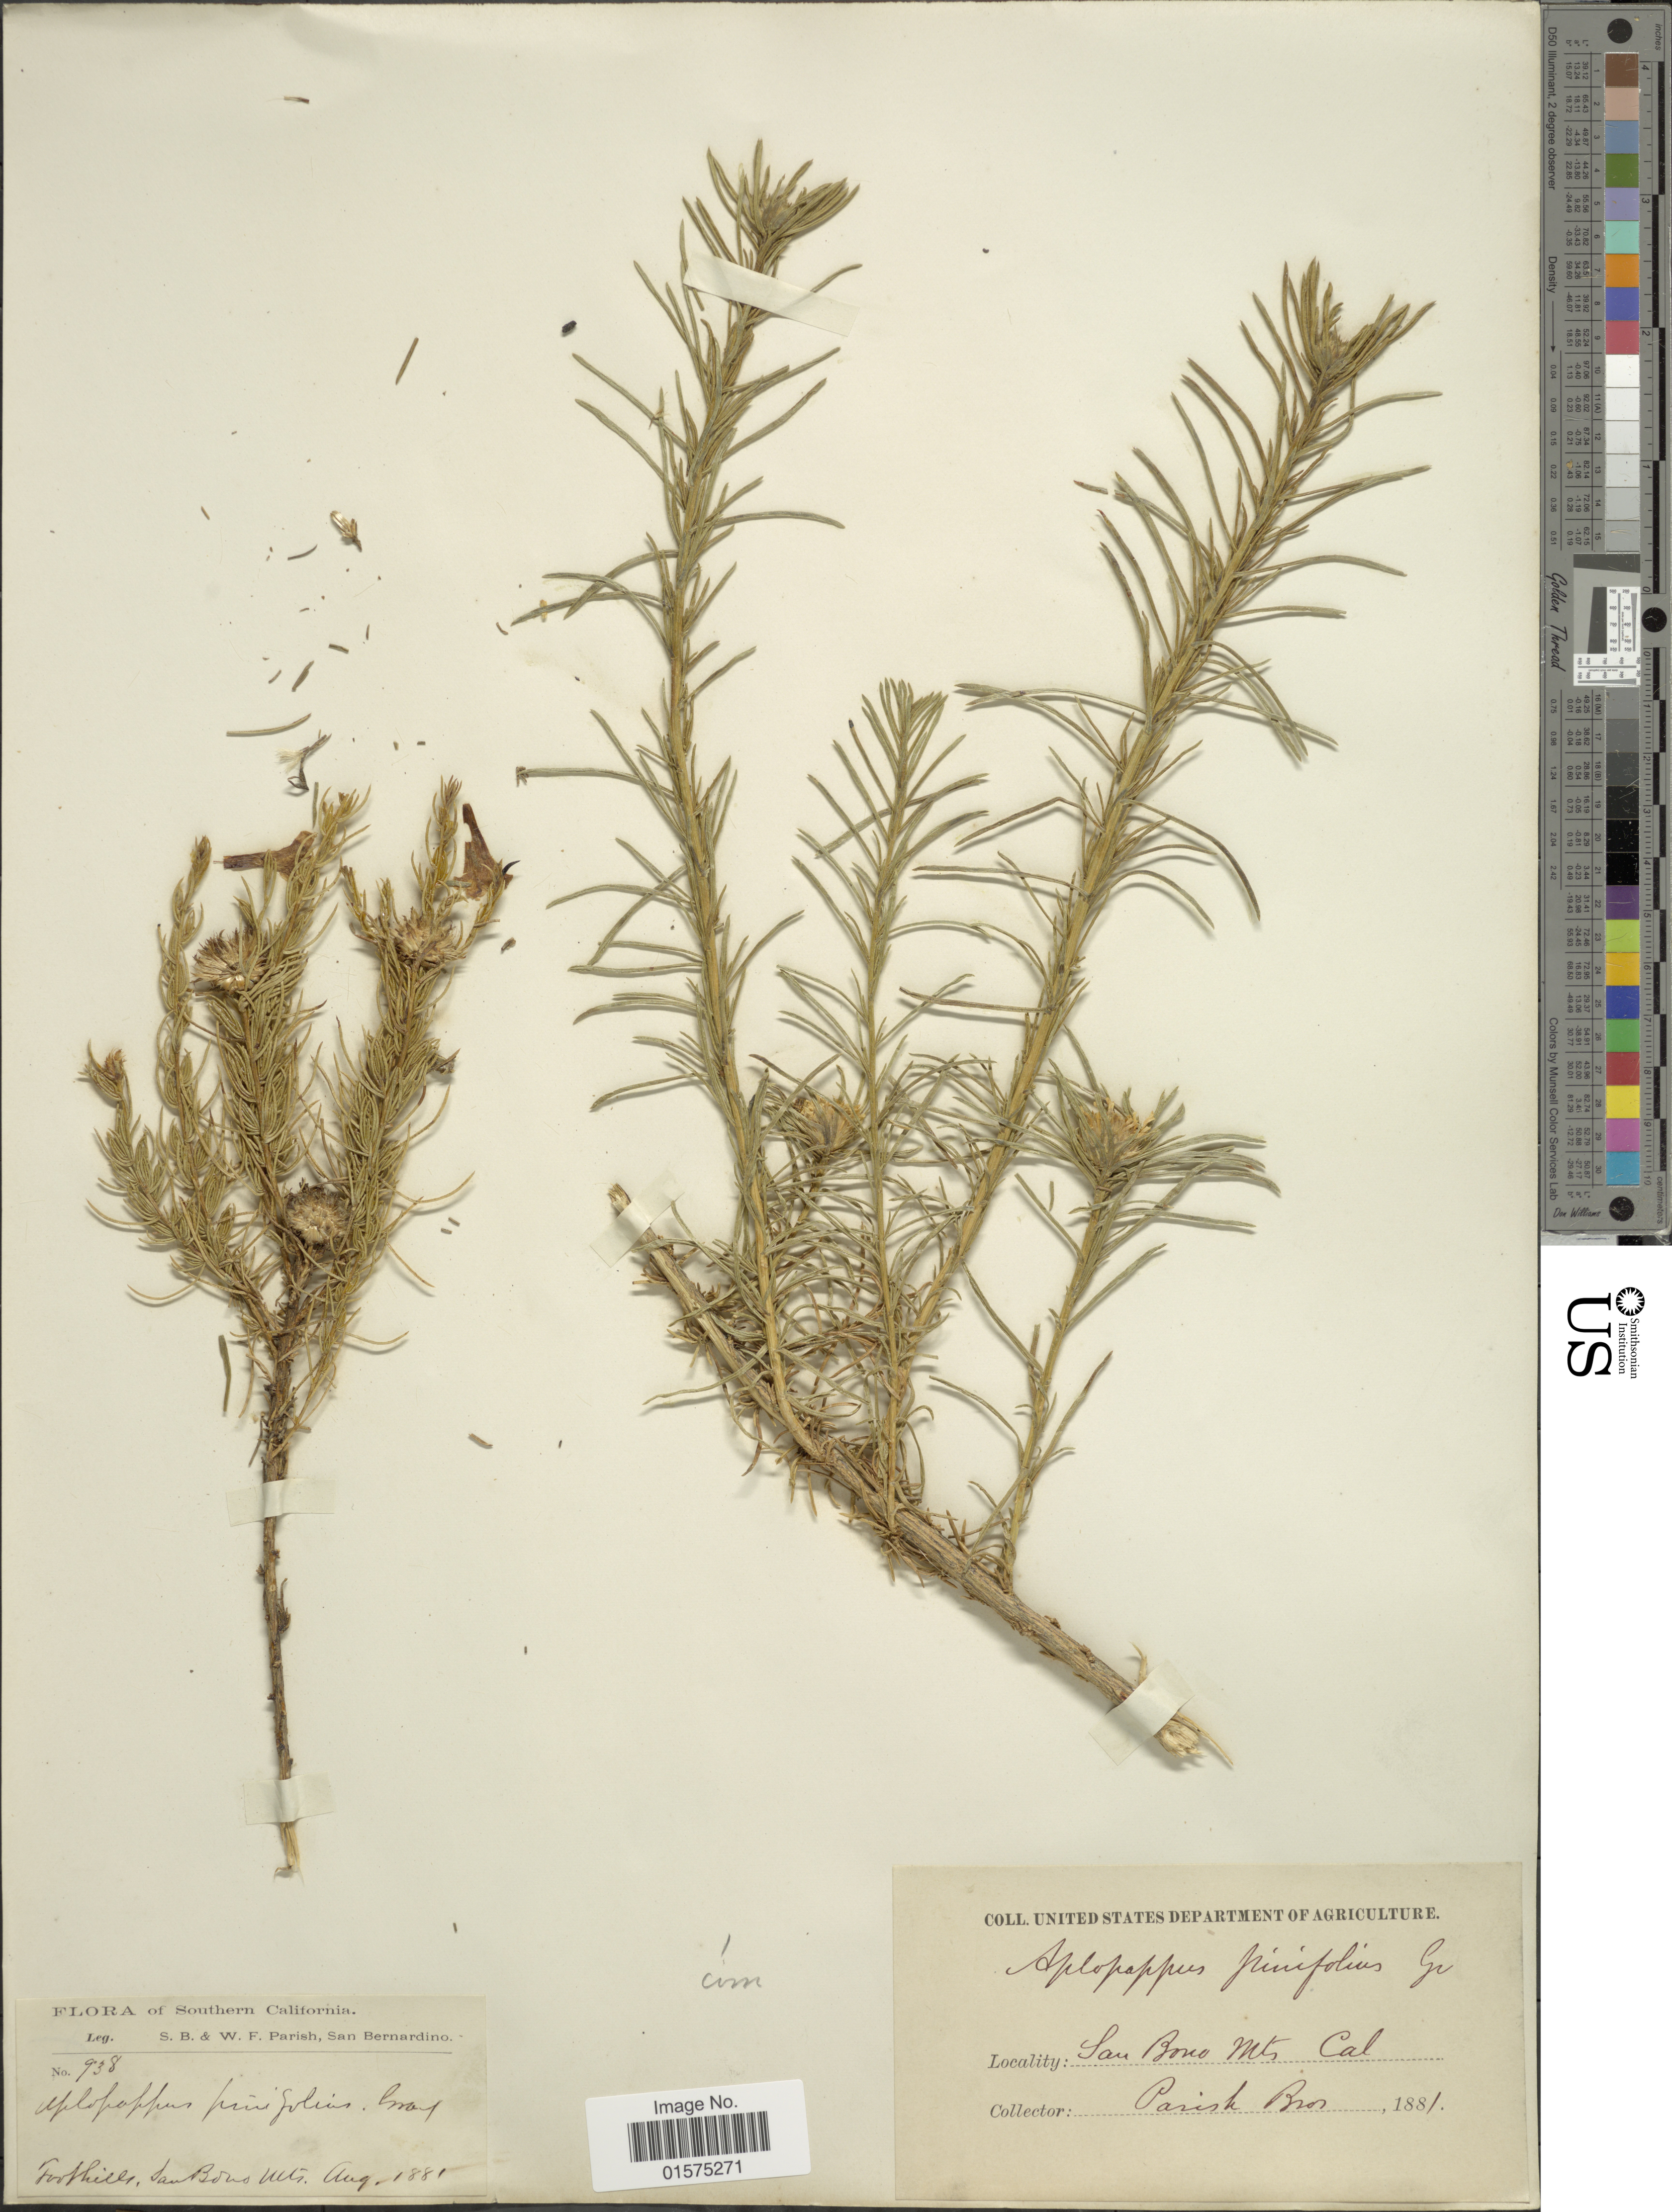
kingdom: Plantae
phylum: Tracheophyta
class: Magnoliopsida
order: Asterales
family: Asteraceae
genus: Ericameria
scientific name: Ericameria pinifolia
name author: (A. Gray) Hall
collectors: S. B. Parish & W. F. Parish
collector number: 938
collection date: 1881-08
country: United States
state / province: California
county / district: San Bernardino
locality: Southern California. Foothills, San Bono Mts.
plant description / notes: No precise locality correction needed.